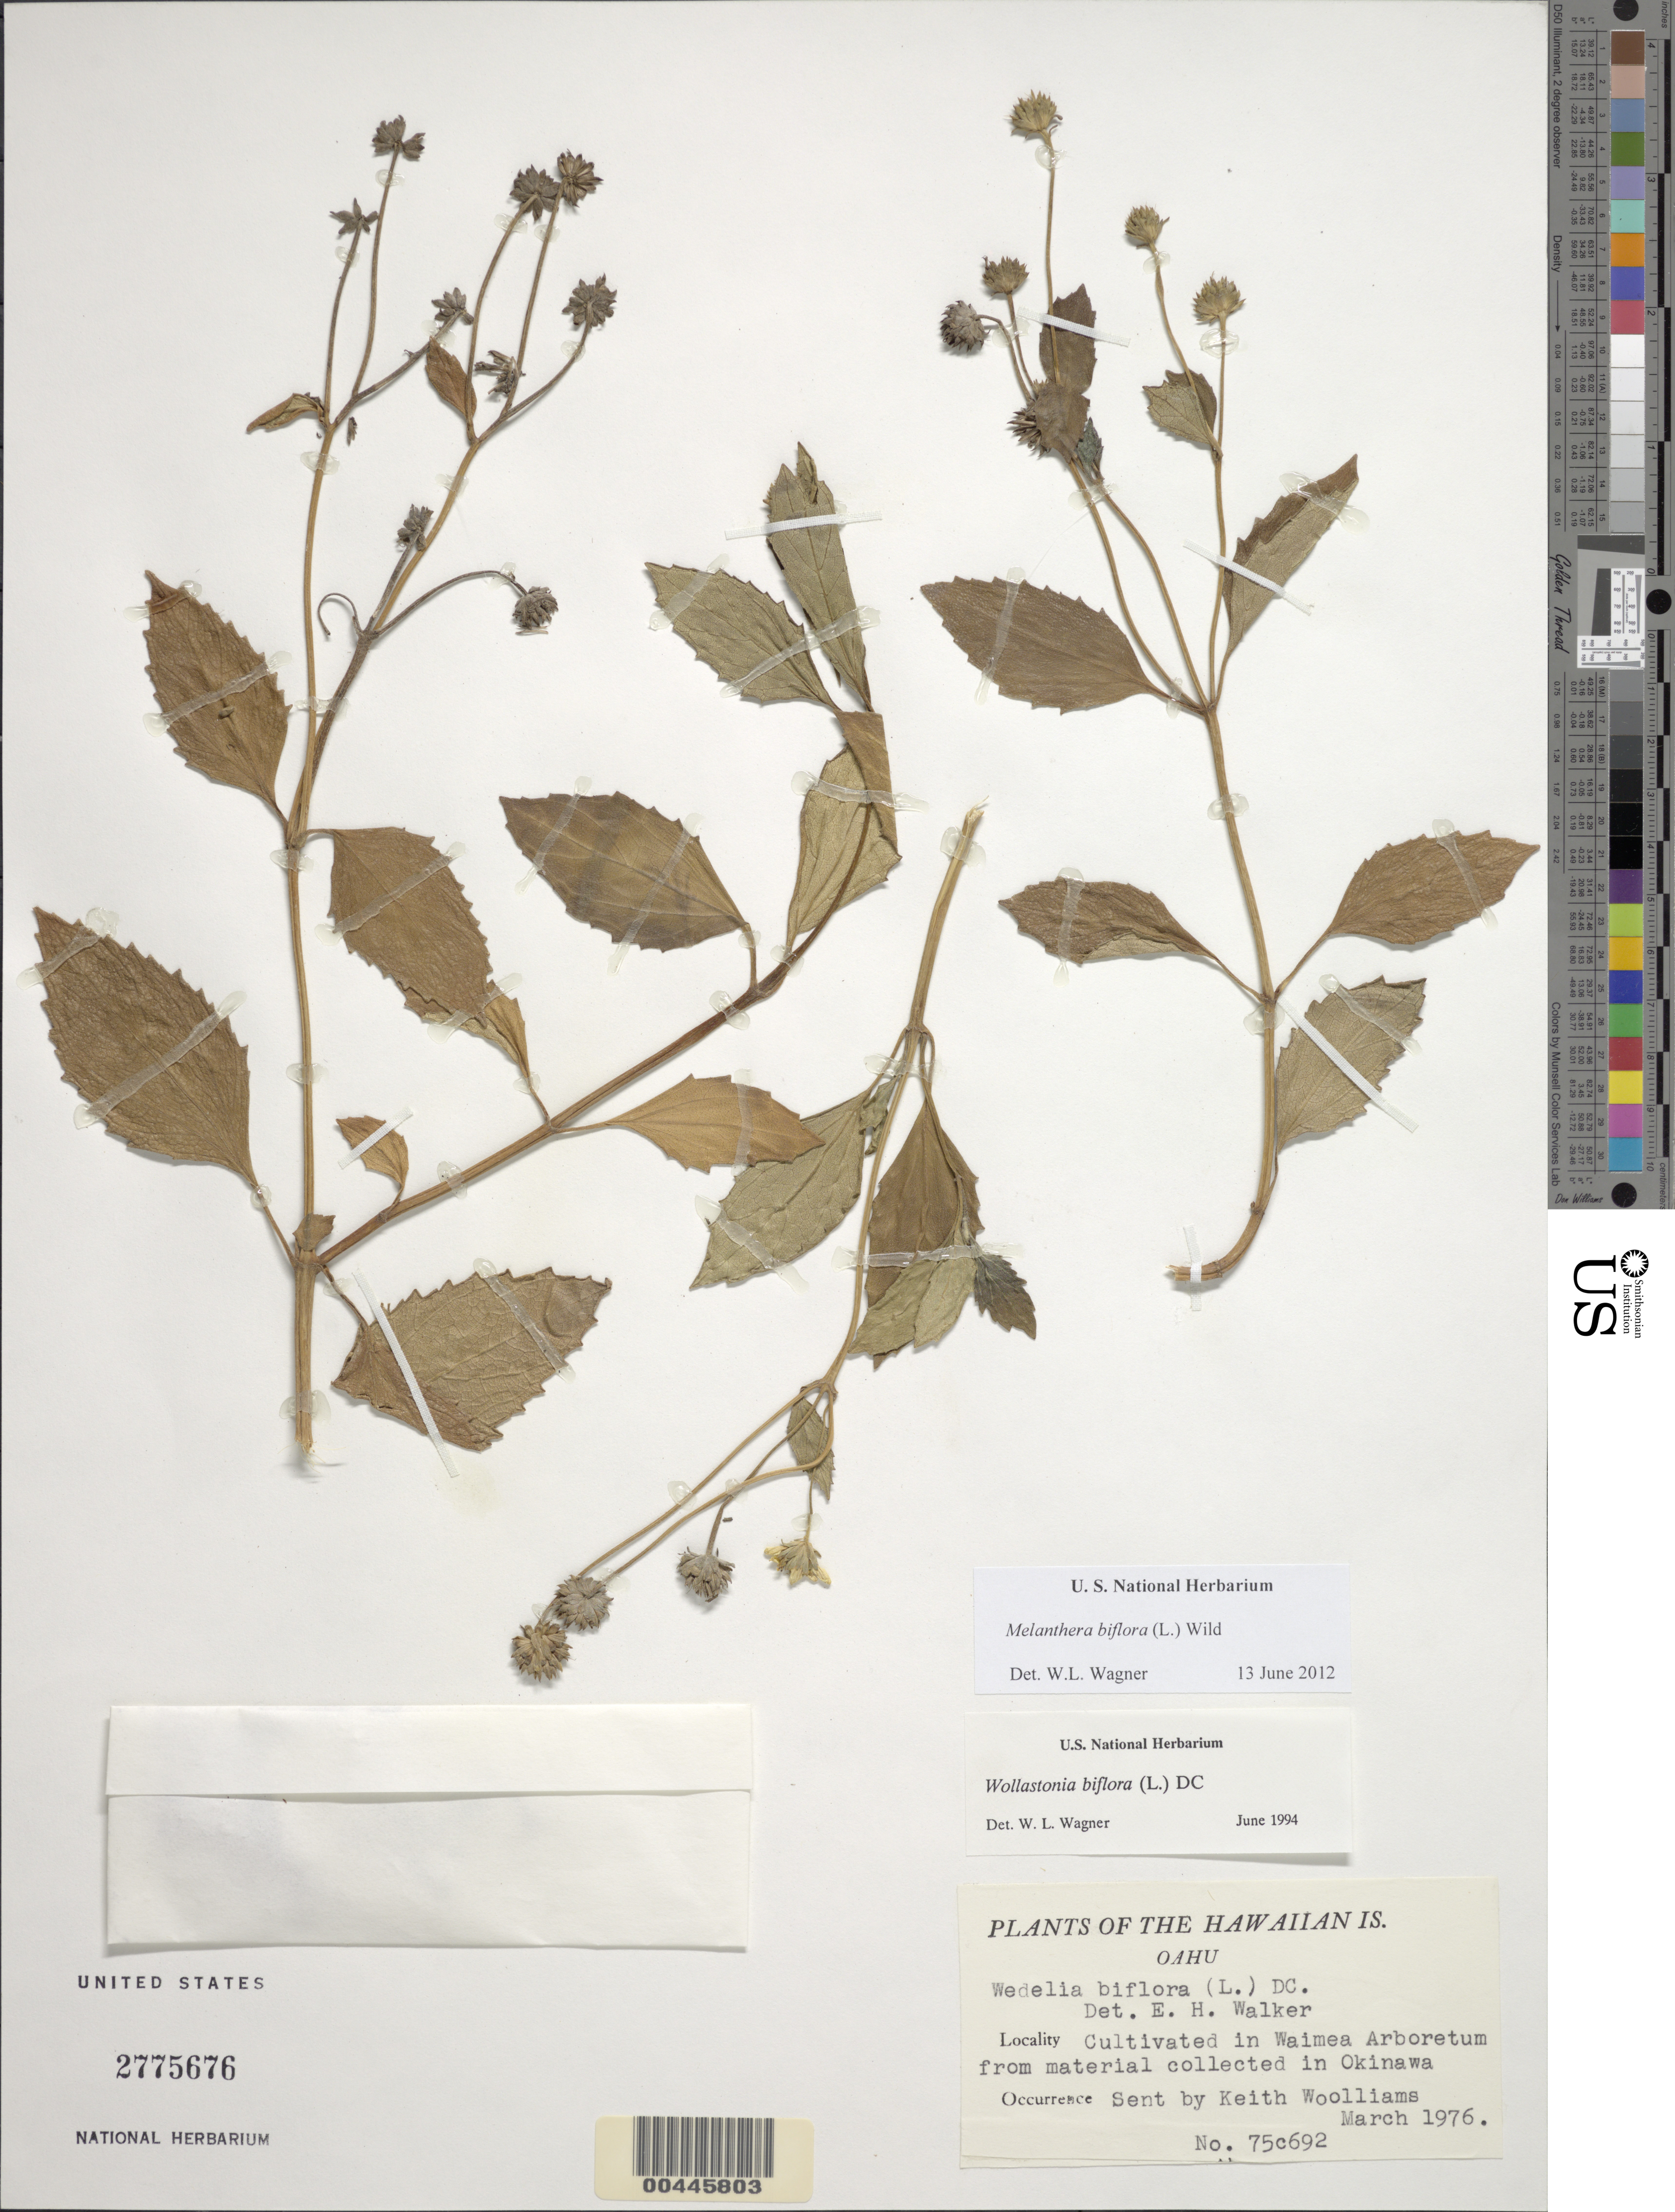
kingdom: Plantae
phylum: Tracheophyta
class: Magnoliopsida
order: Asterales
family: Asteraceae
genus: Wollastonia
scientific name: Wollastonia biflora var. biflora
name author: (L.) DC.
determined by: Wagner, W. L., (BOT), Smithsonian Institution - National Museum of Natural History (UNITED STATES)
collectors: K. Woolliams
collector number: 75c692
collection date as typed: Mar 1976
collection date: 1976-03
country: United States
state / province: Hawaii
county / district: Kauai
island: Kaua'i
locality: Waimea Arboretum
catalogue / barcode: US 2775676